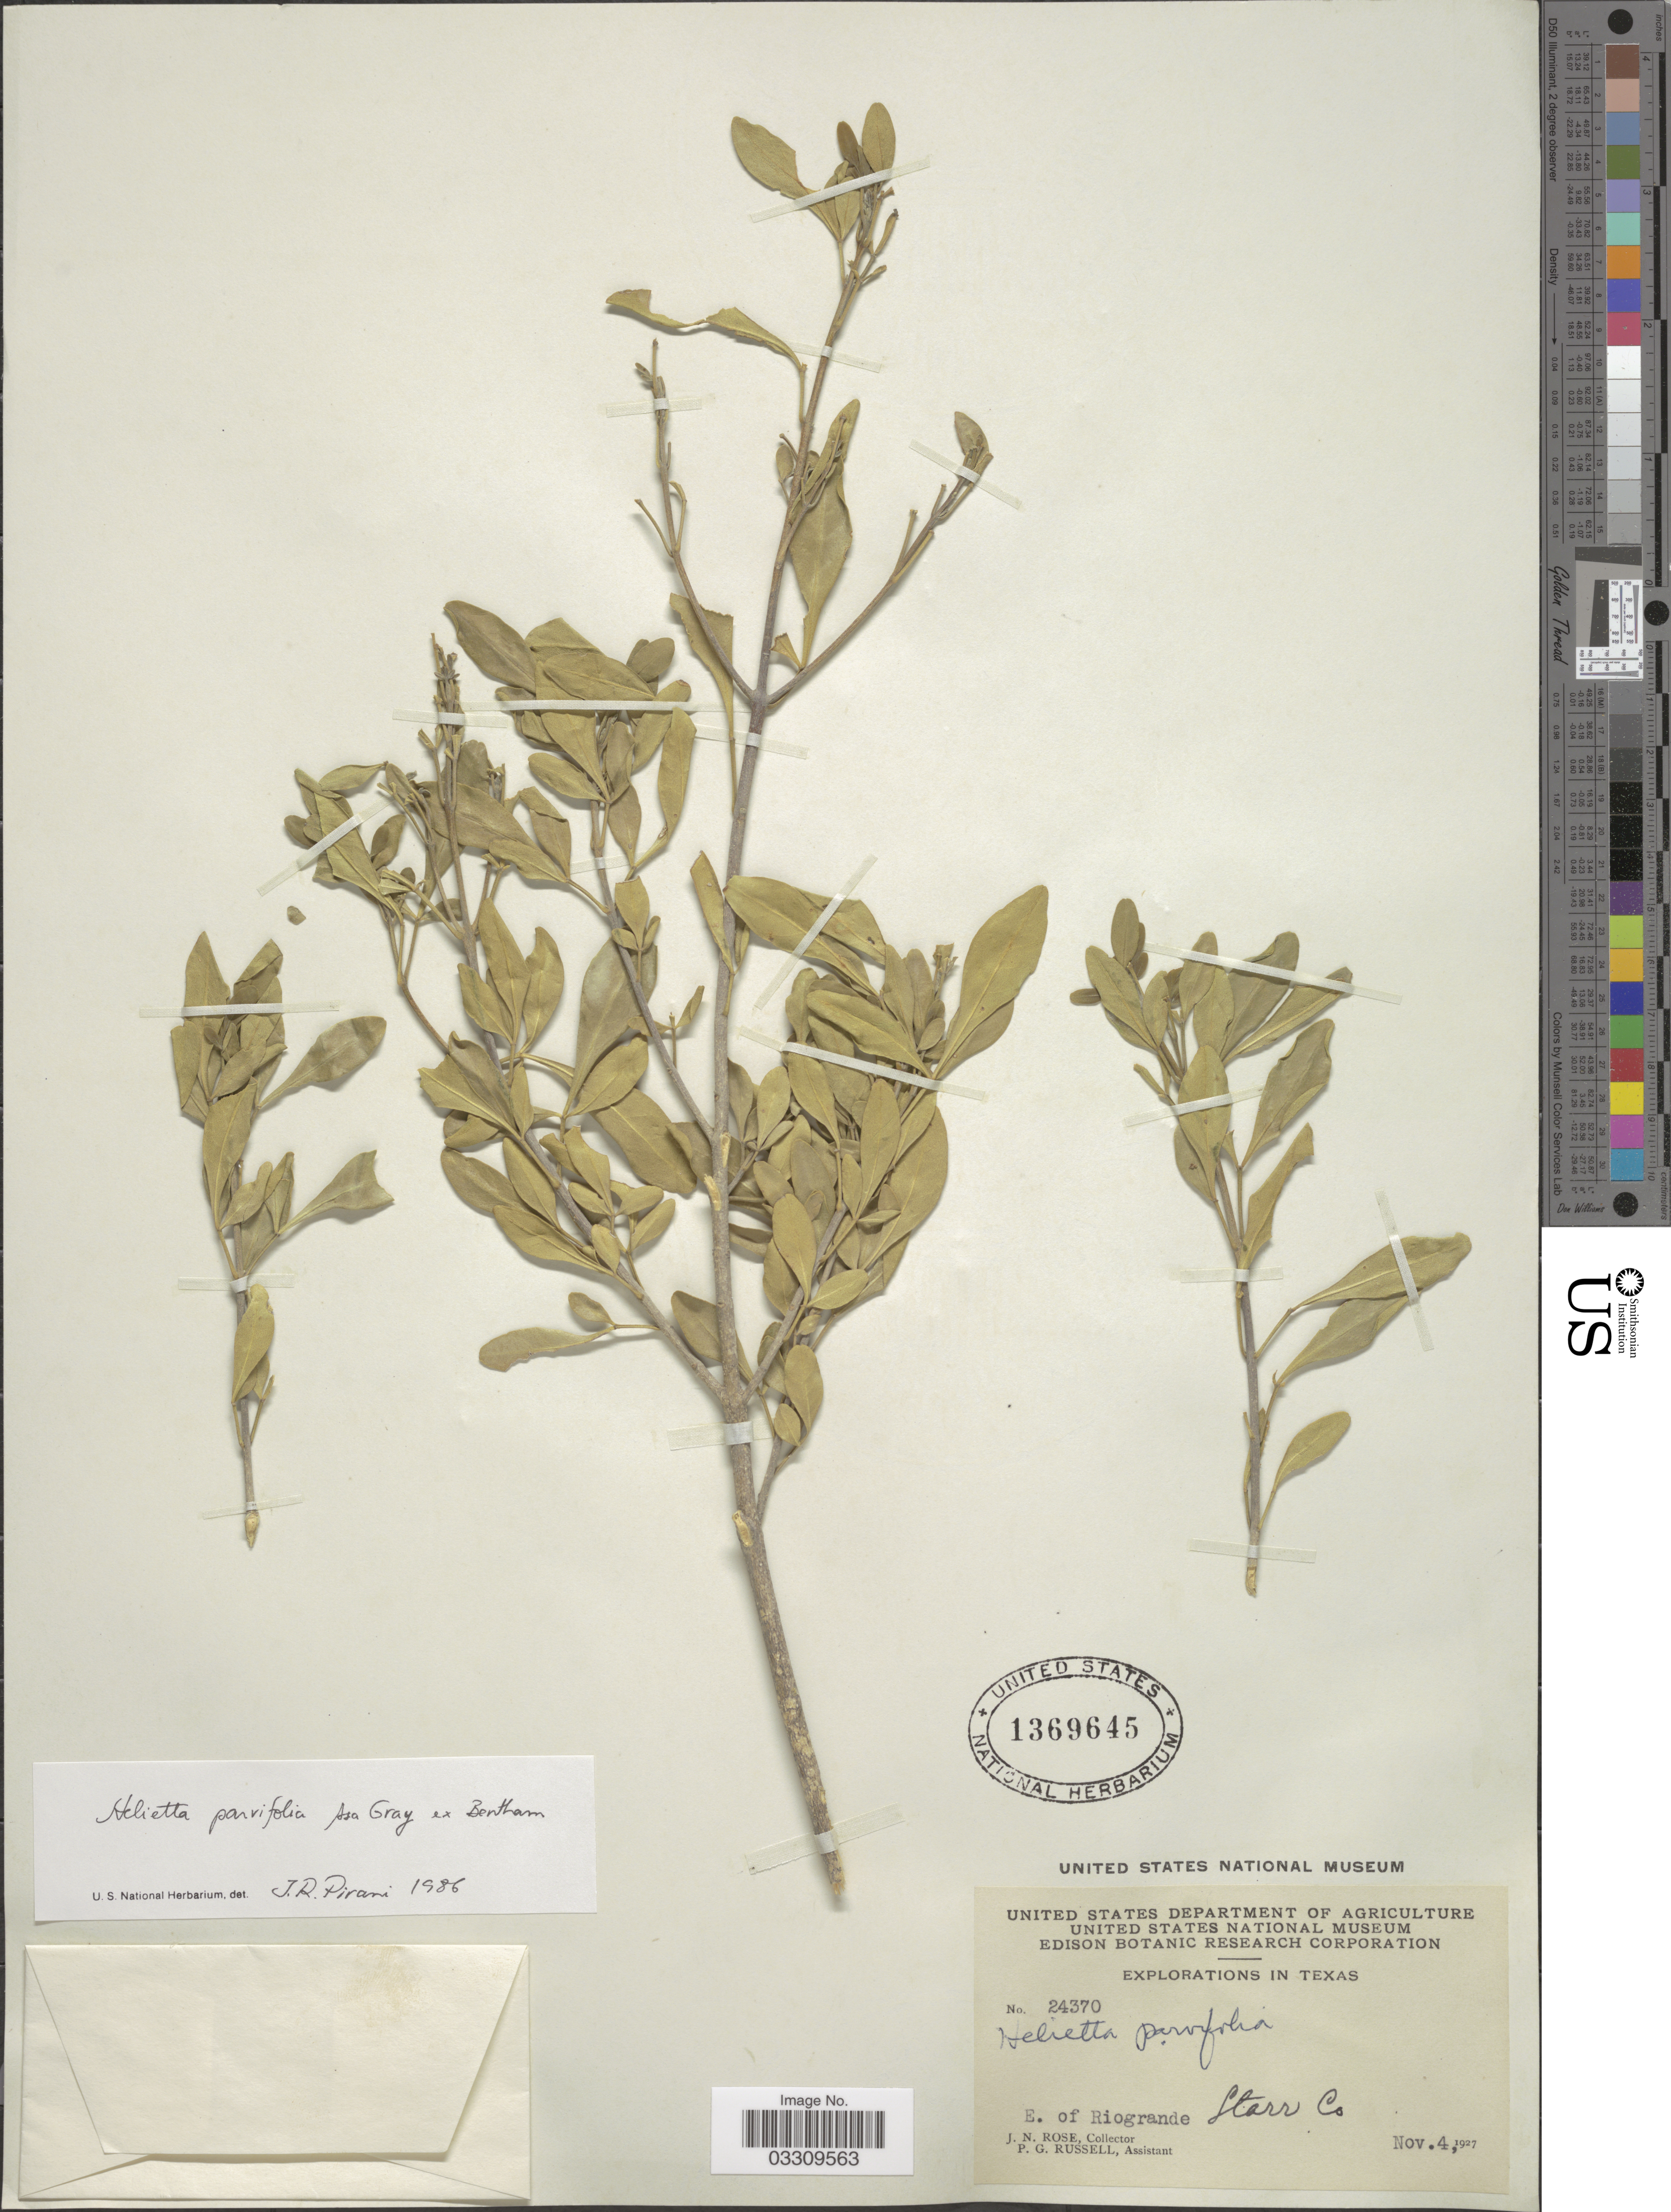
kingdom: Plantae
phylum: Tracheophyta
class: Magnoliopsida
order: Sapindales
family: Rutaceae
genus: Helietta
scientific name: Helietta parvifolia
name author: (A. Gray ex Hemsl.) Benth.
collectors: J. N. Rose & P. G. Russell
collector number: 24370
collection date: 1927-11-04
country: United States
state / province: Texas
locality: E. of Riogrande, Starr Co.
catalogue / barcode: US 1369645